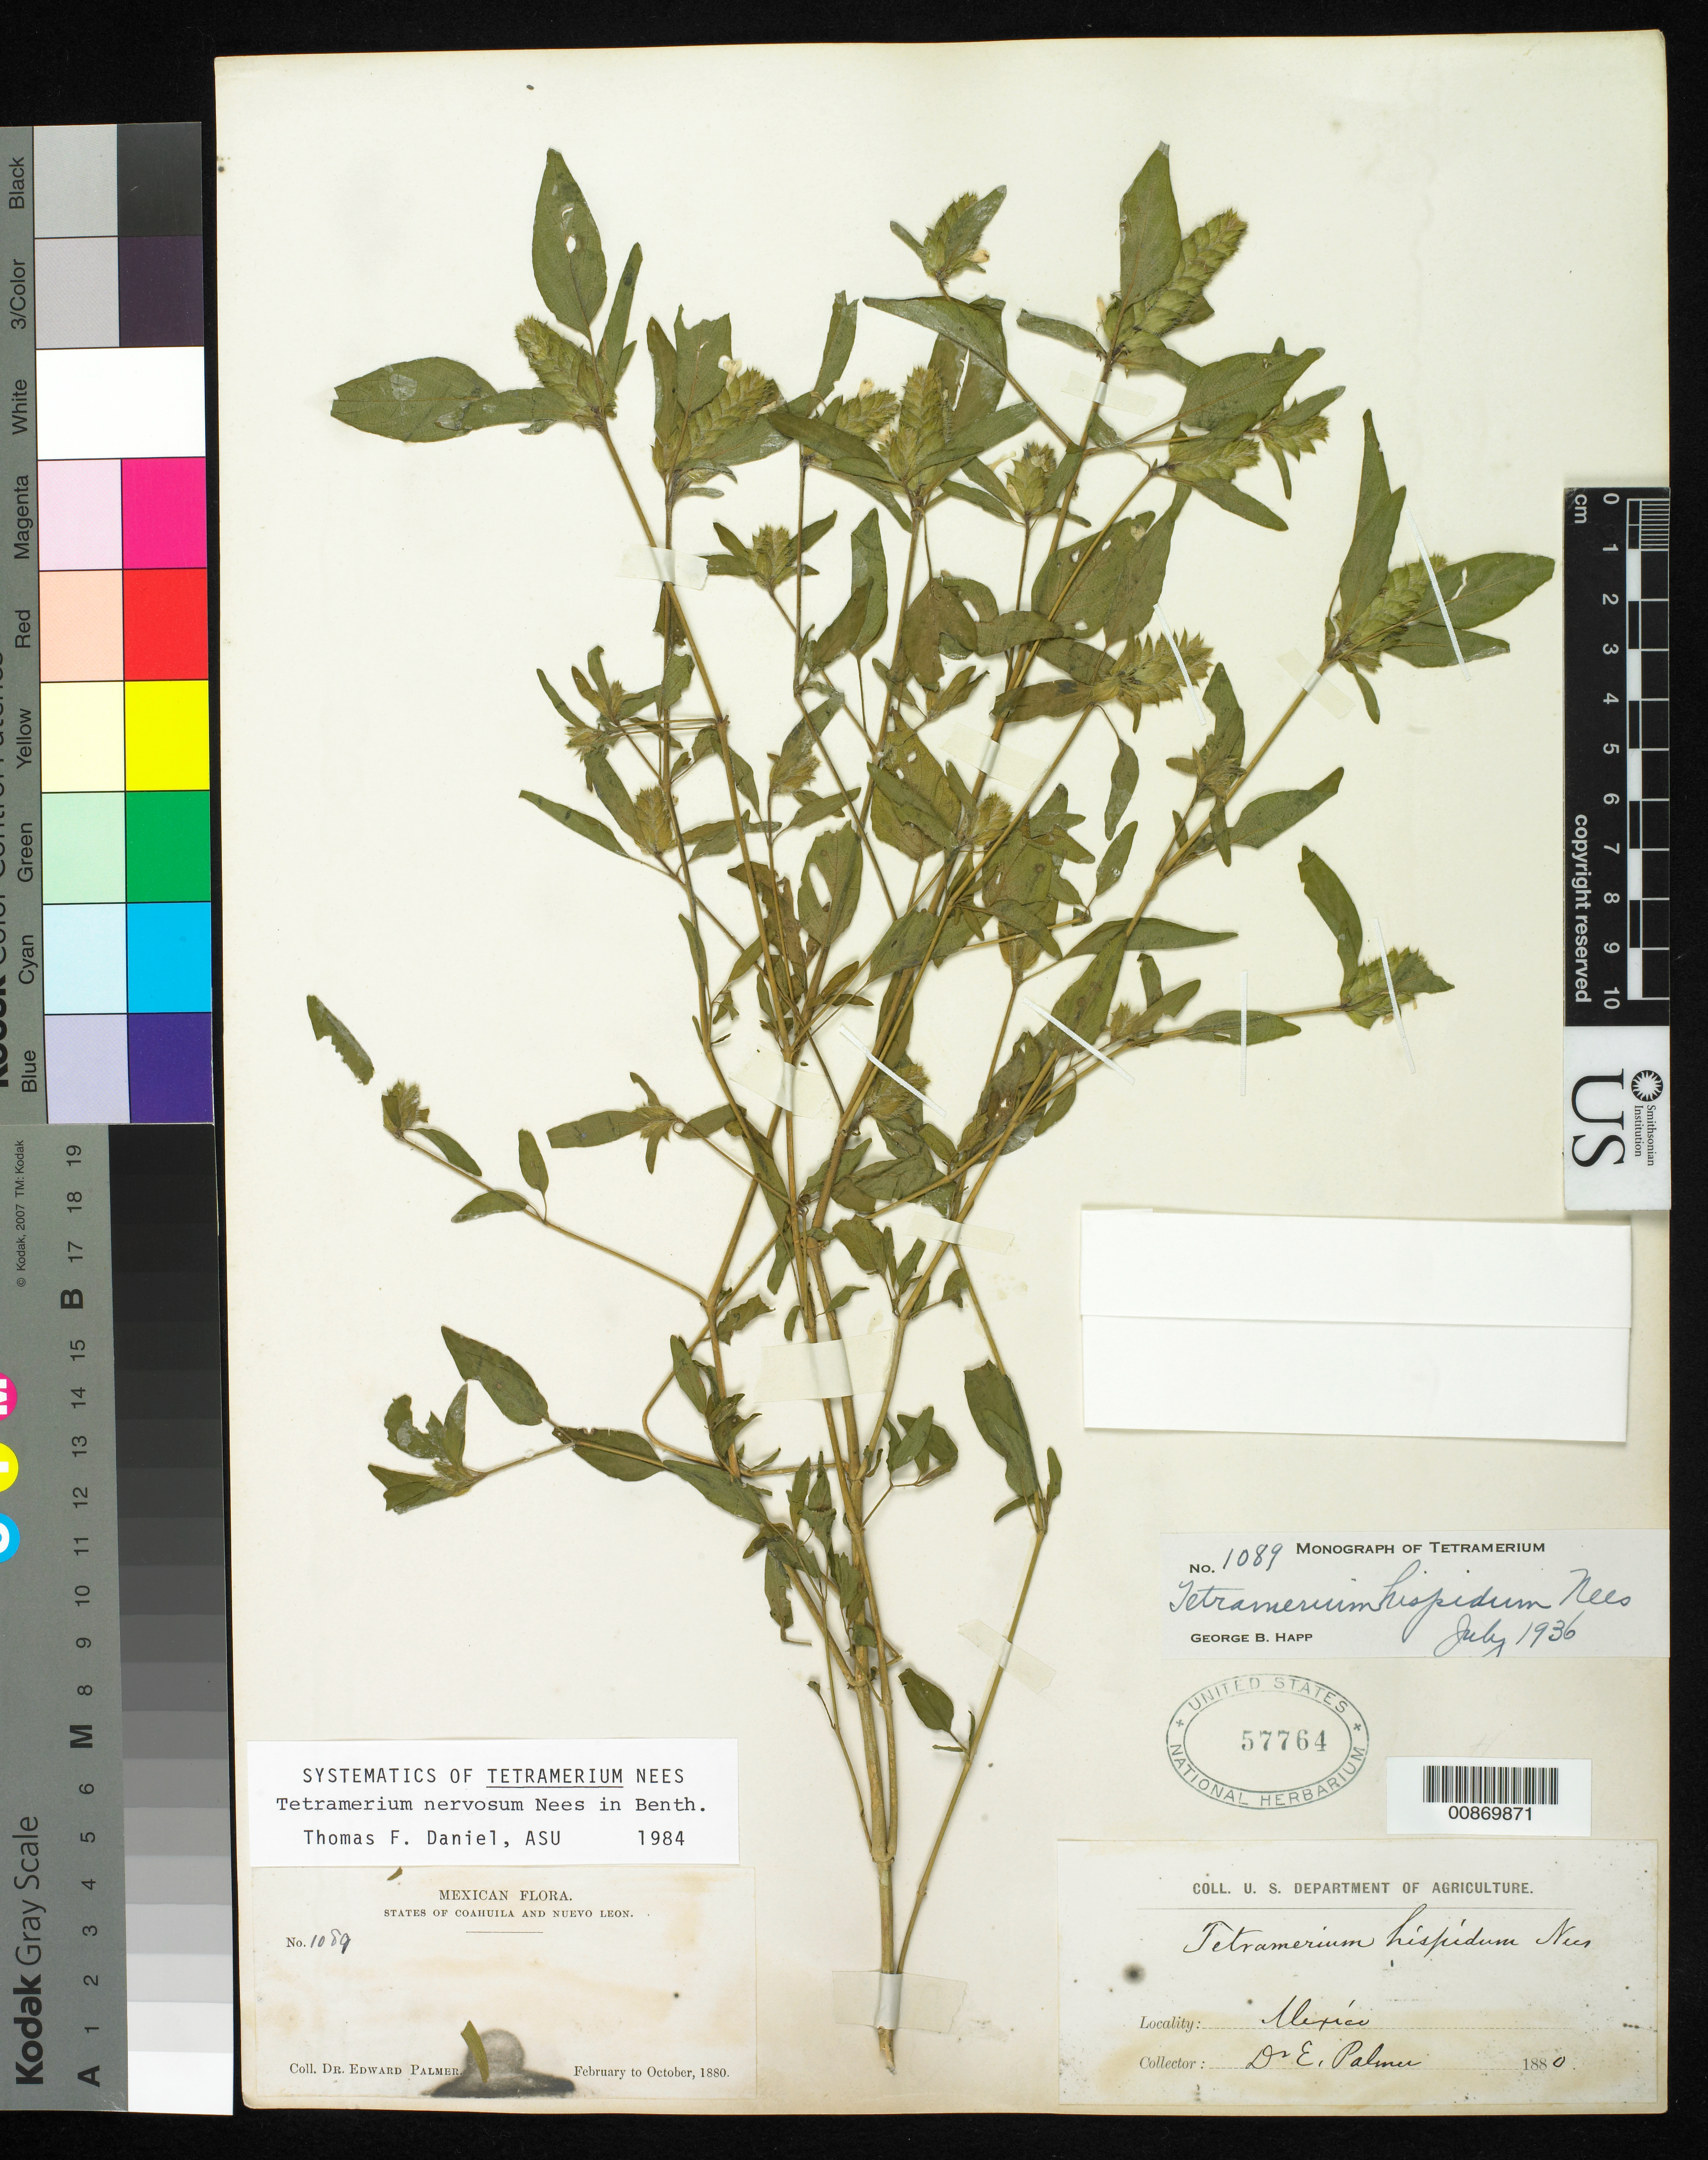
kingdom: Plantae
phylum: Tracheophyta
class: Magnoliopsida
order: Lamiales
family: Acanthaceae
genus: Tetramerium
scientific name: Tetramerium nervosum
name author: Nees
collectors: E. Palmer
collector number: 1089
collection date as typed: Feb 1880 to -- Oct 1880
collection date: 1880-02/1880-10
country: Mexico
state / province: Coahuila / Nuevo León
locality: States of Coahuila and Nuevo León.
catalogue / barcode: US 57764